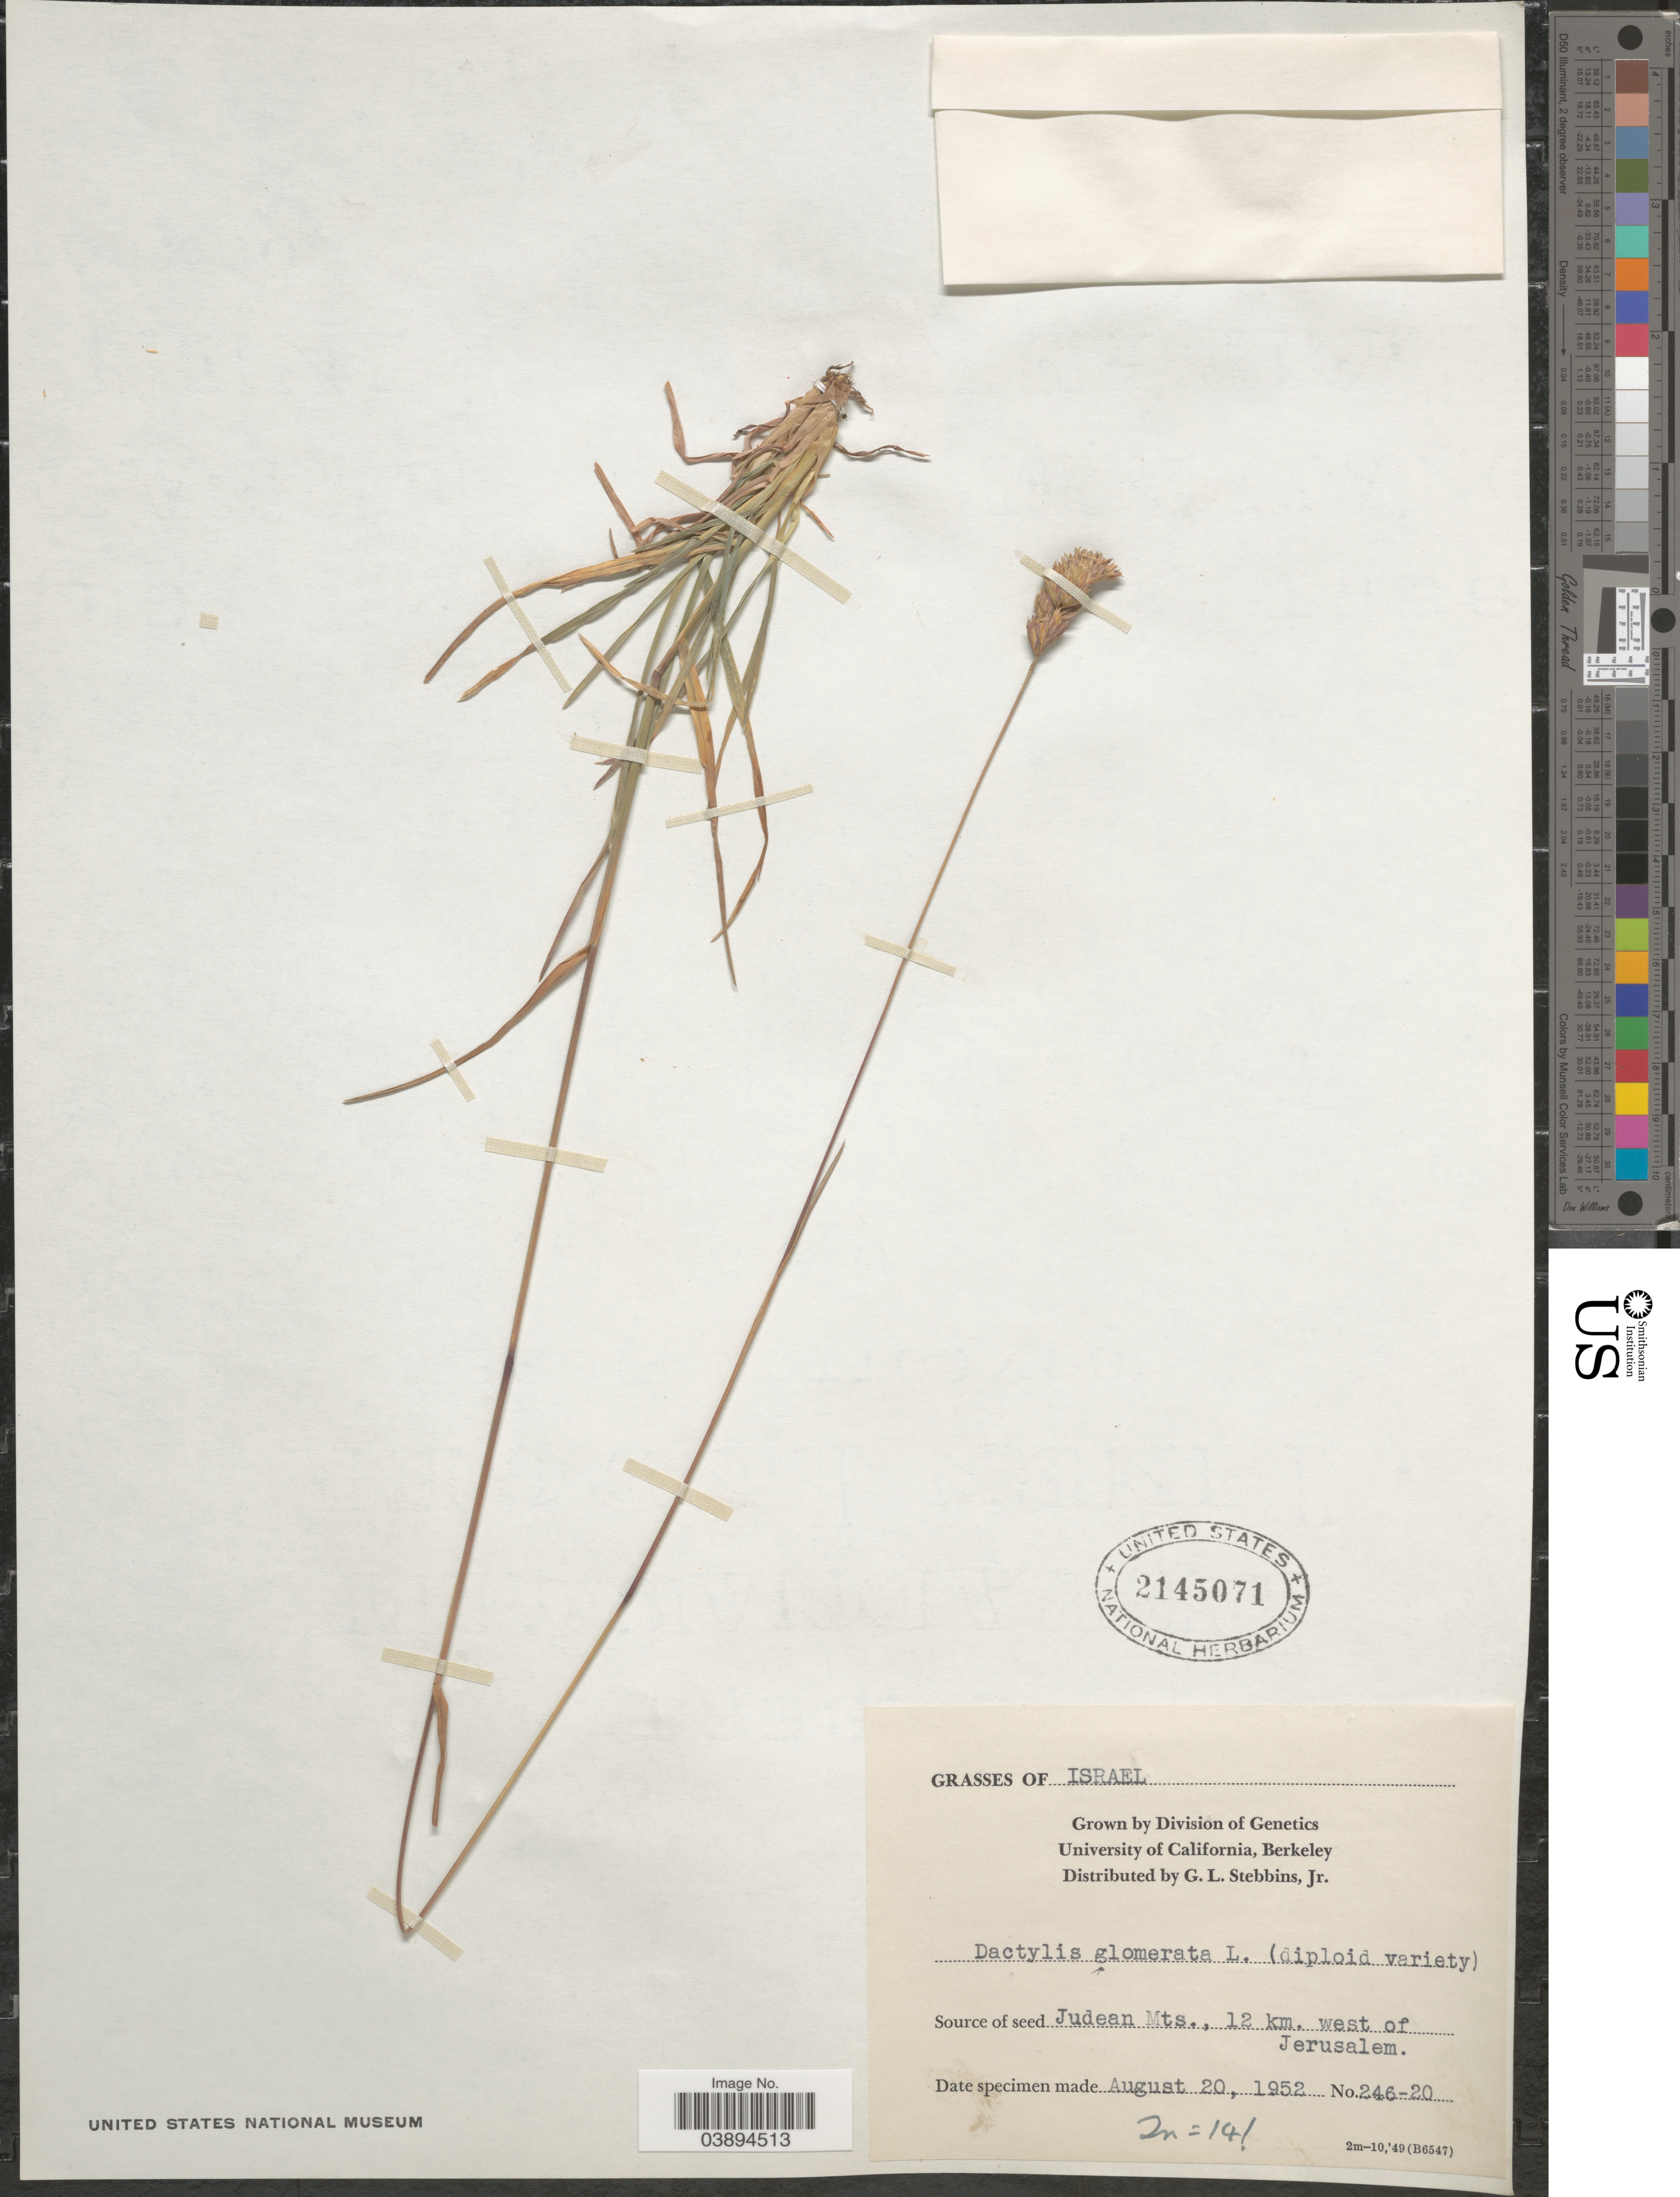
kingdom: Plantae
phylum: Tracheophyta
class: Liliopsida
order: Poales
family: Poaceae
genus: Dactylis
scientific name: Dactylis glomerata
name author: L.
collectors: G. L. Stebbins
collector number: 246-20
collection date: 1952-08-20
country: Israel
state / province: Jerusalem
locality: Judean Mts., 12 km. west of Jerusalem.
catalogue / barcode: US 2145071